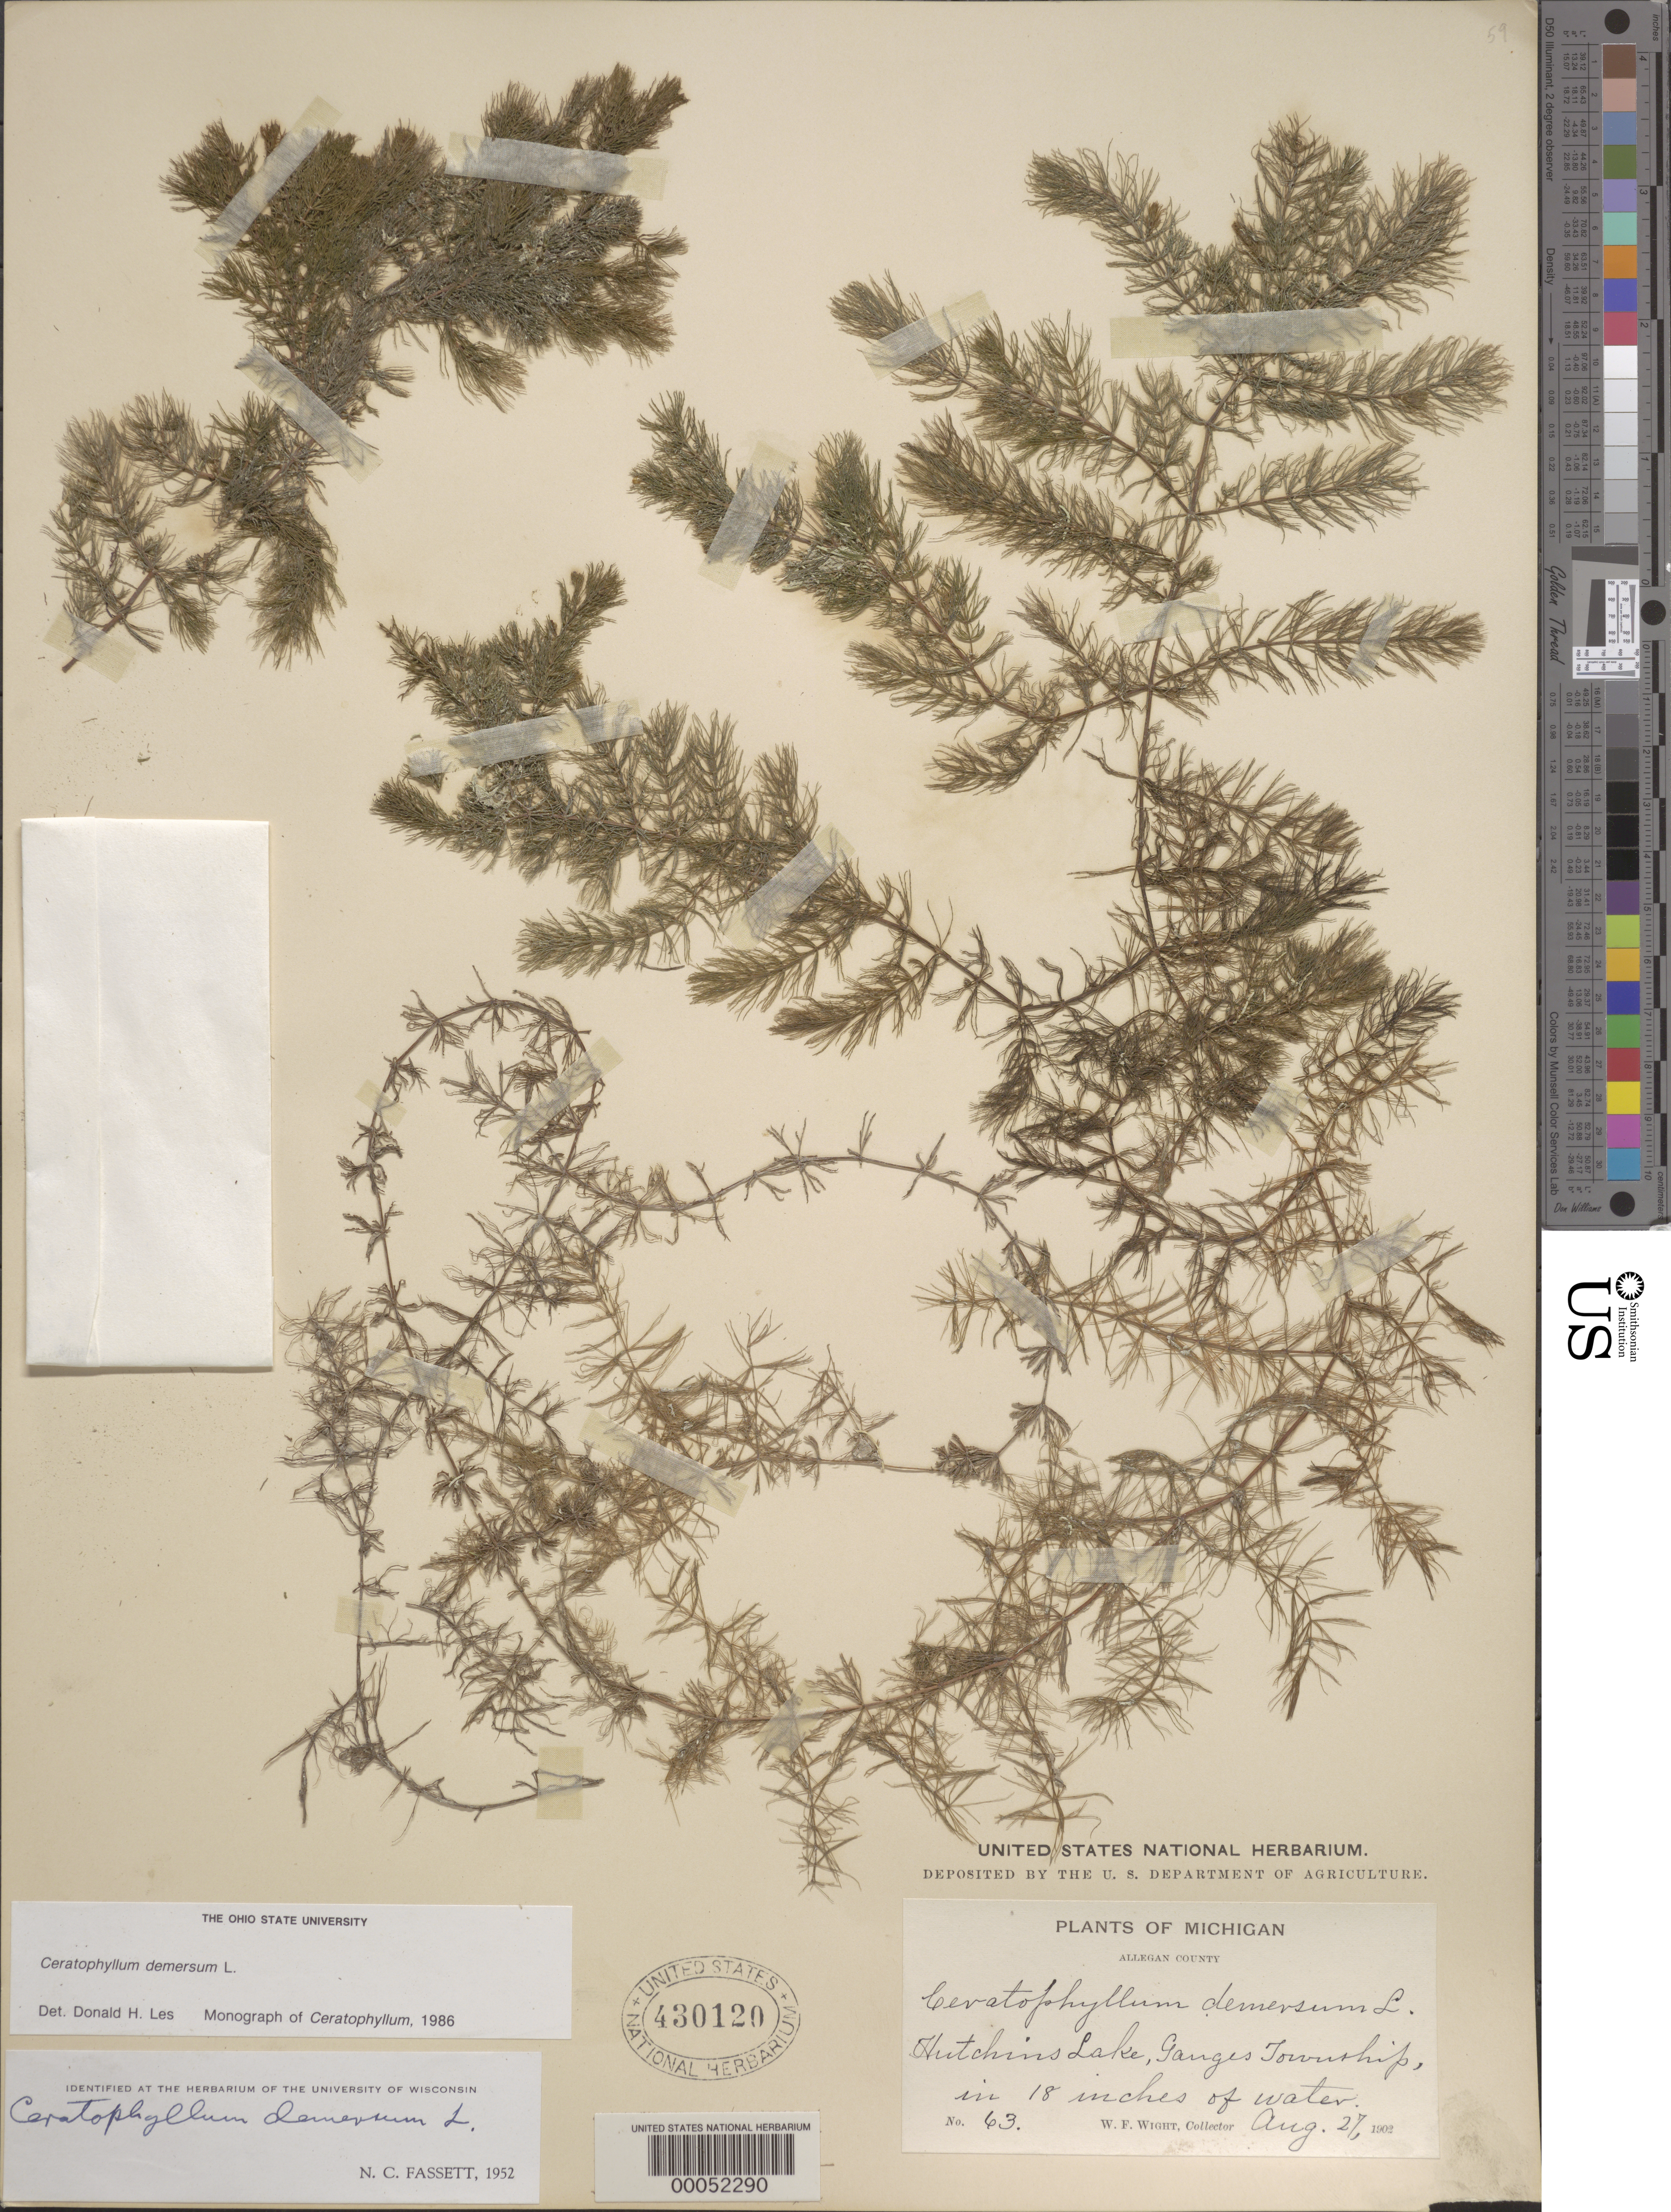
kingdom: Plantae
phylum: Tracheophyta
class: Magnoliopsida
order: Ceratophyllales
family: Ceratophyllaceae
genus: Ceratophyllum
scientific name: Ceratophyllum demersum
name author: L.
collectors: W. Wight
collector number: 63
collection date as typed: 27 Aug 1902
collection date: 1902-08-27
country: United States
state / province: Michigan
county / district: Allegan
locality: Hutchins lake ganges township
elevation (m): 0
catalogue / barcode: US 430120